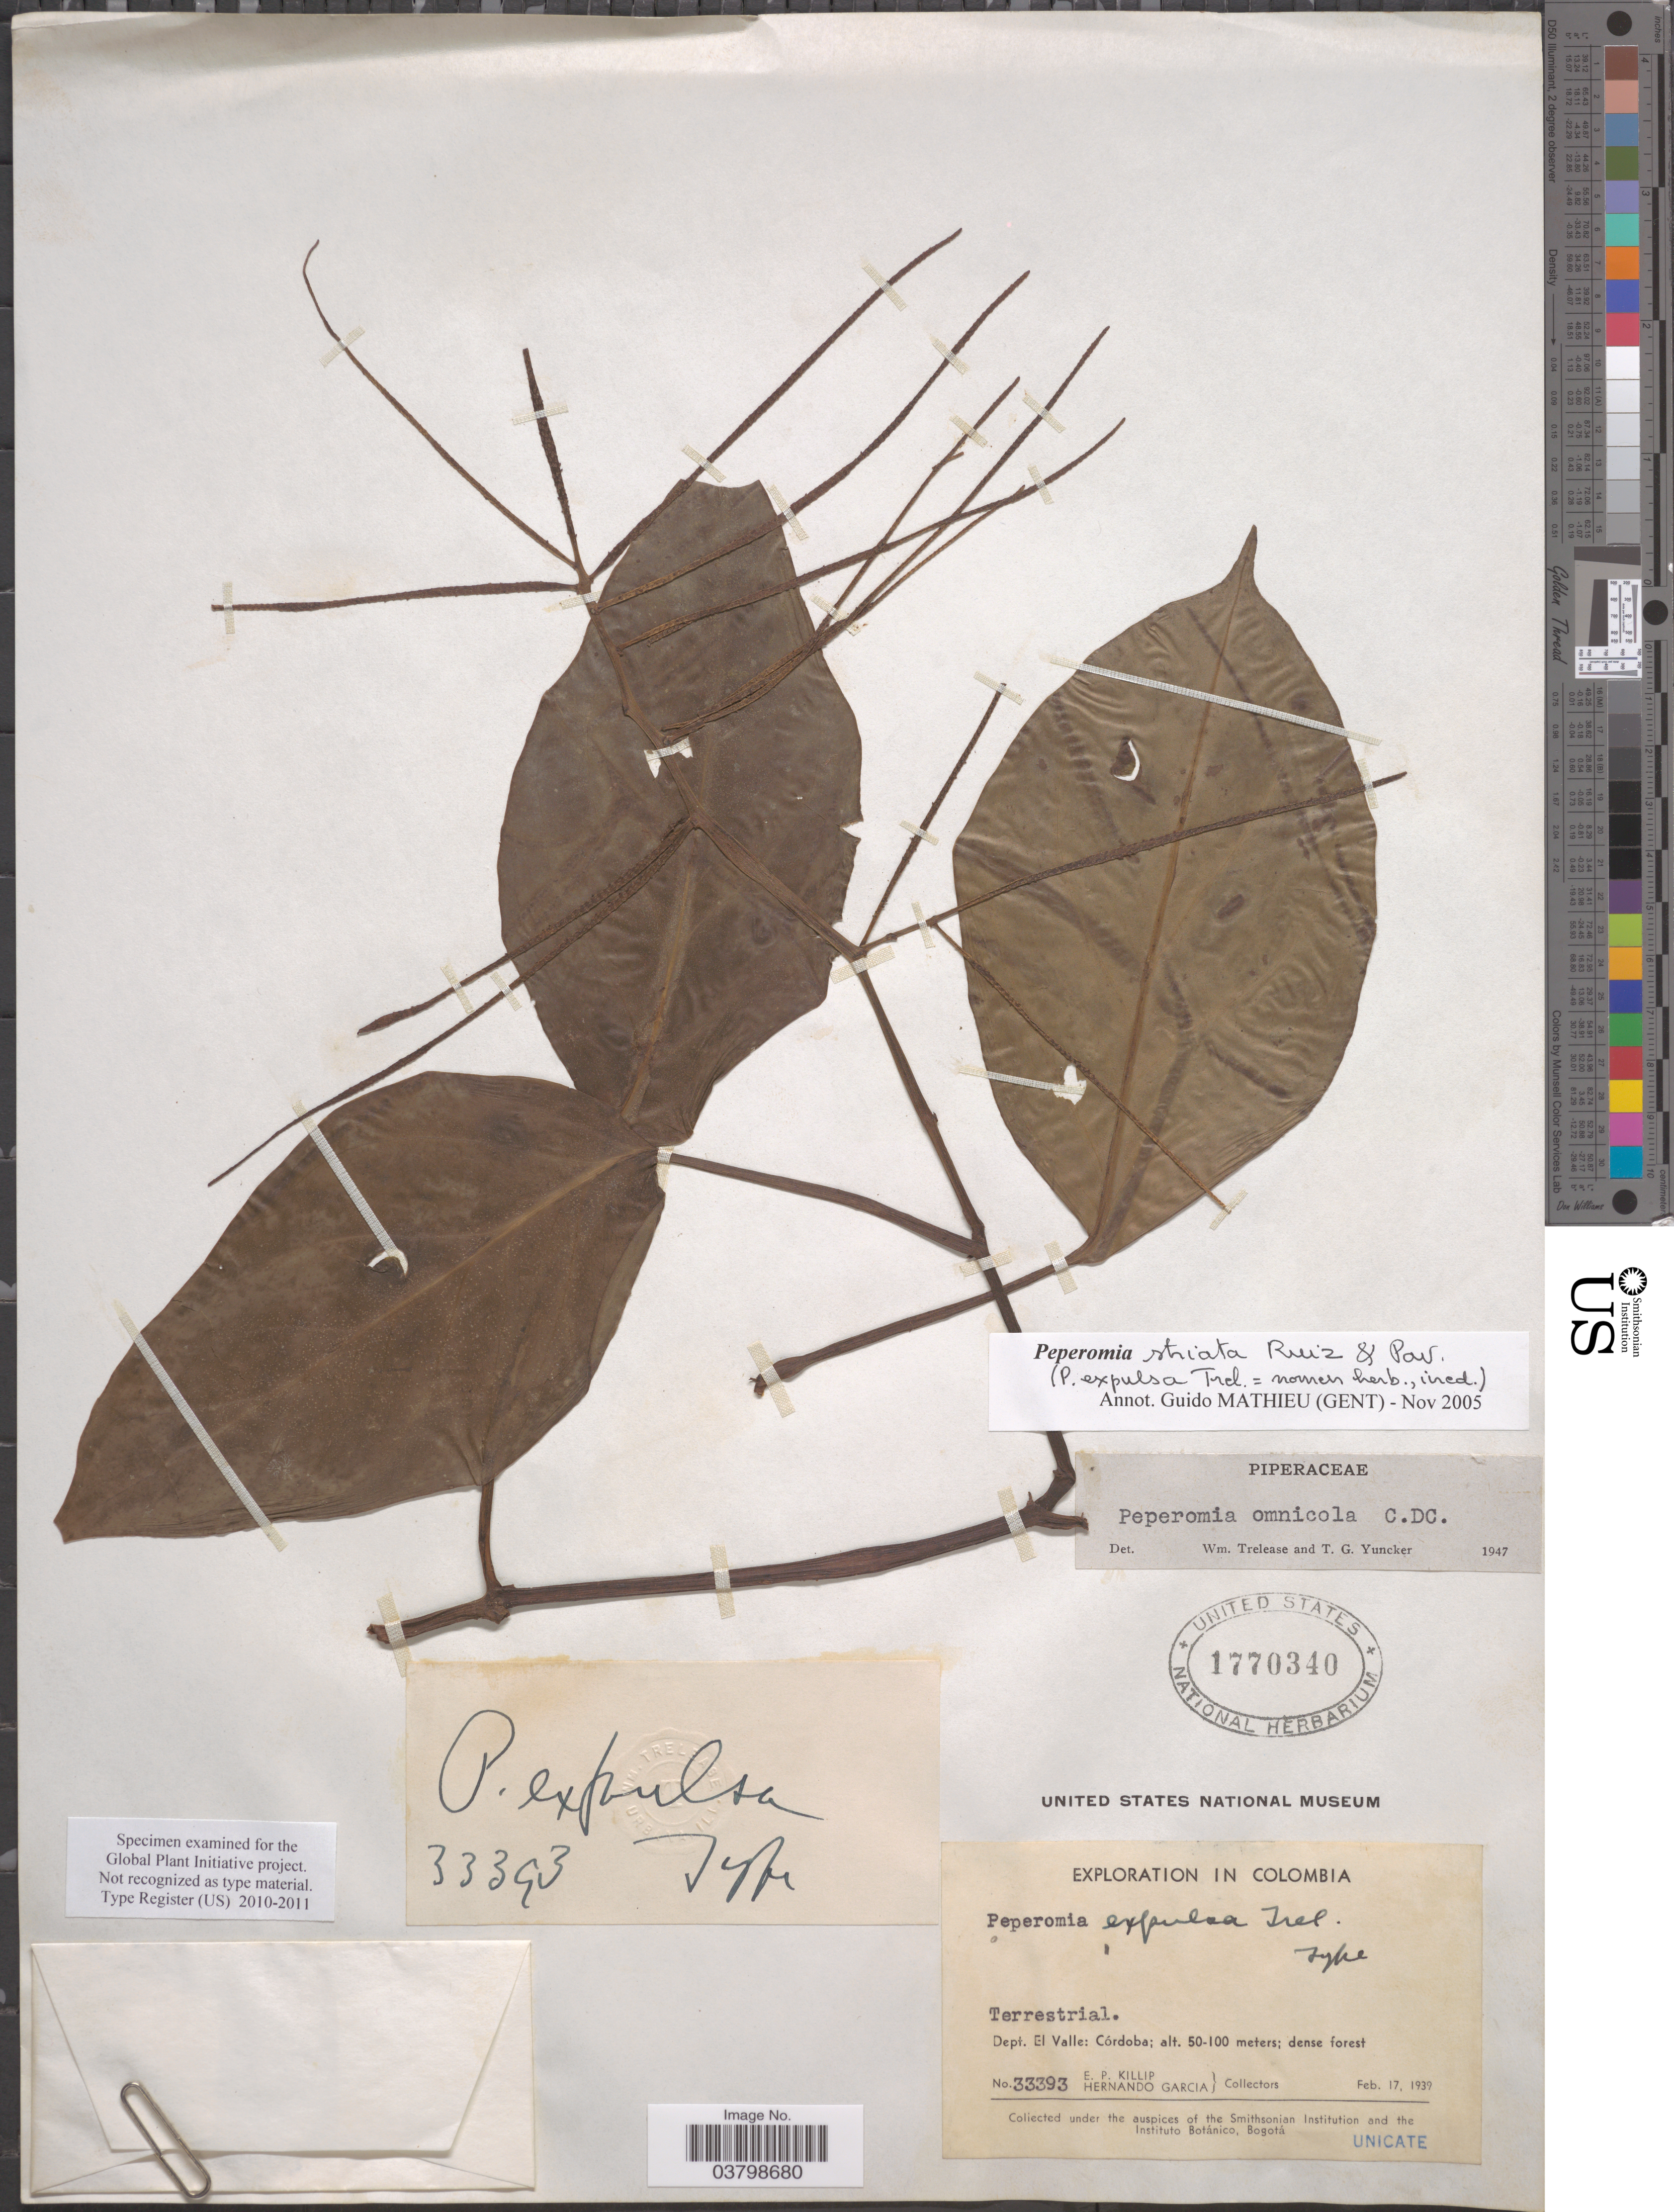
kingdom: Plantae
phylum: Tracheophyta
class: Magnoliopsida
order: Piperales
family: Piperaceae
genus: Peperomia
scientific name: Peperomia striata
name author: Ruiz & Pav.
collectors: E. P. Killip & H. Garcia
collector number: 33393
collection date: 1939-02-17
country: Colombia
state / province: Valle del Cauca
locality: Dept. El Valle: Córdoba.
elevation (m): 50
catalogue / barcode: US 1770340